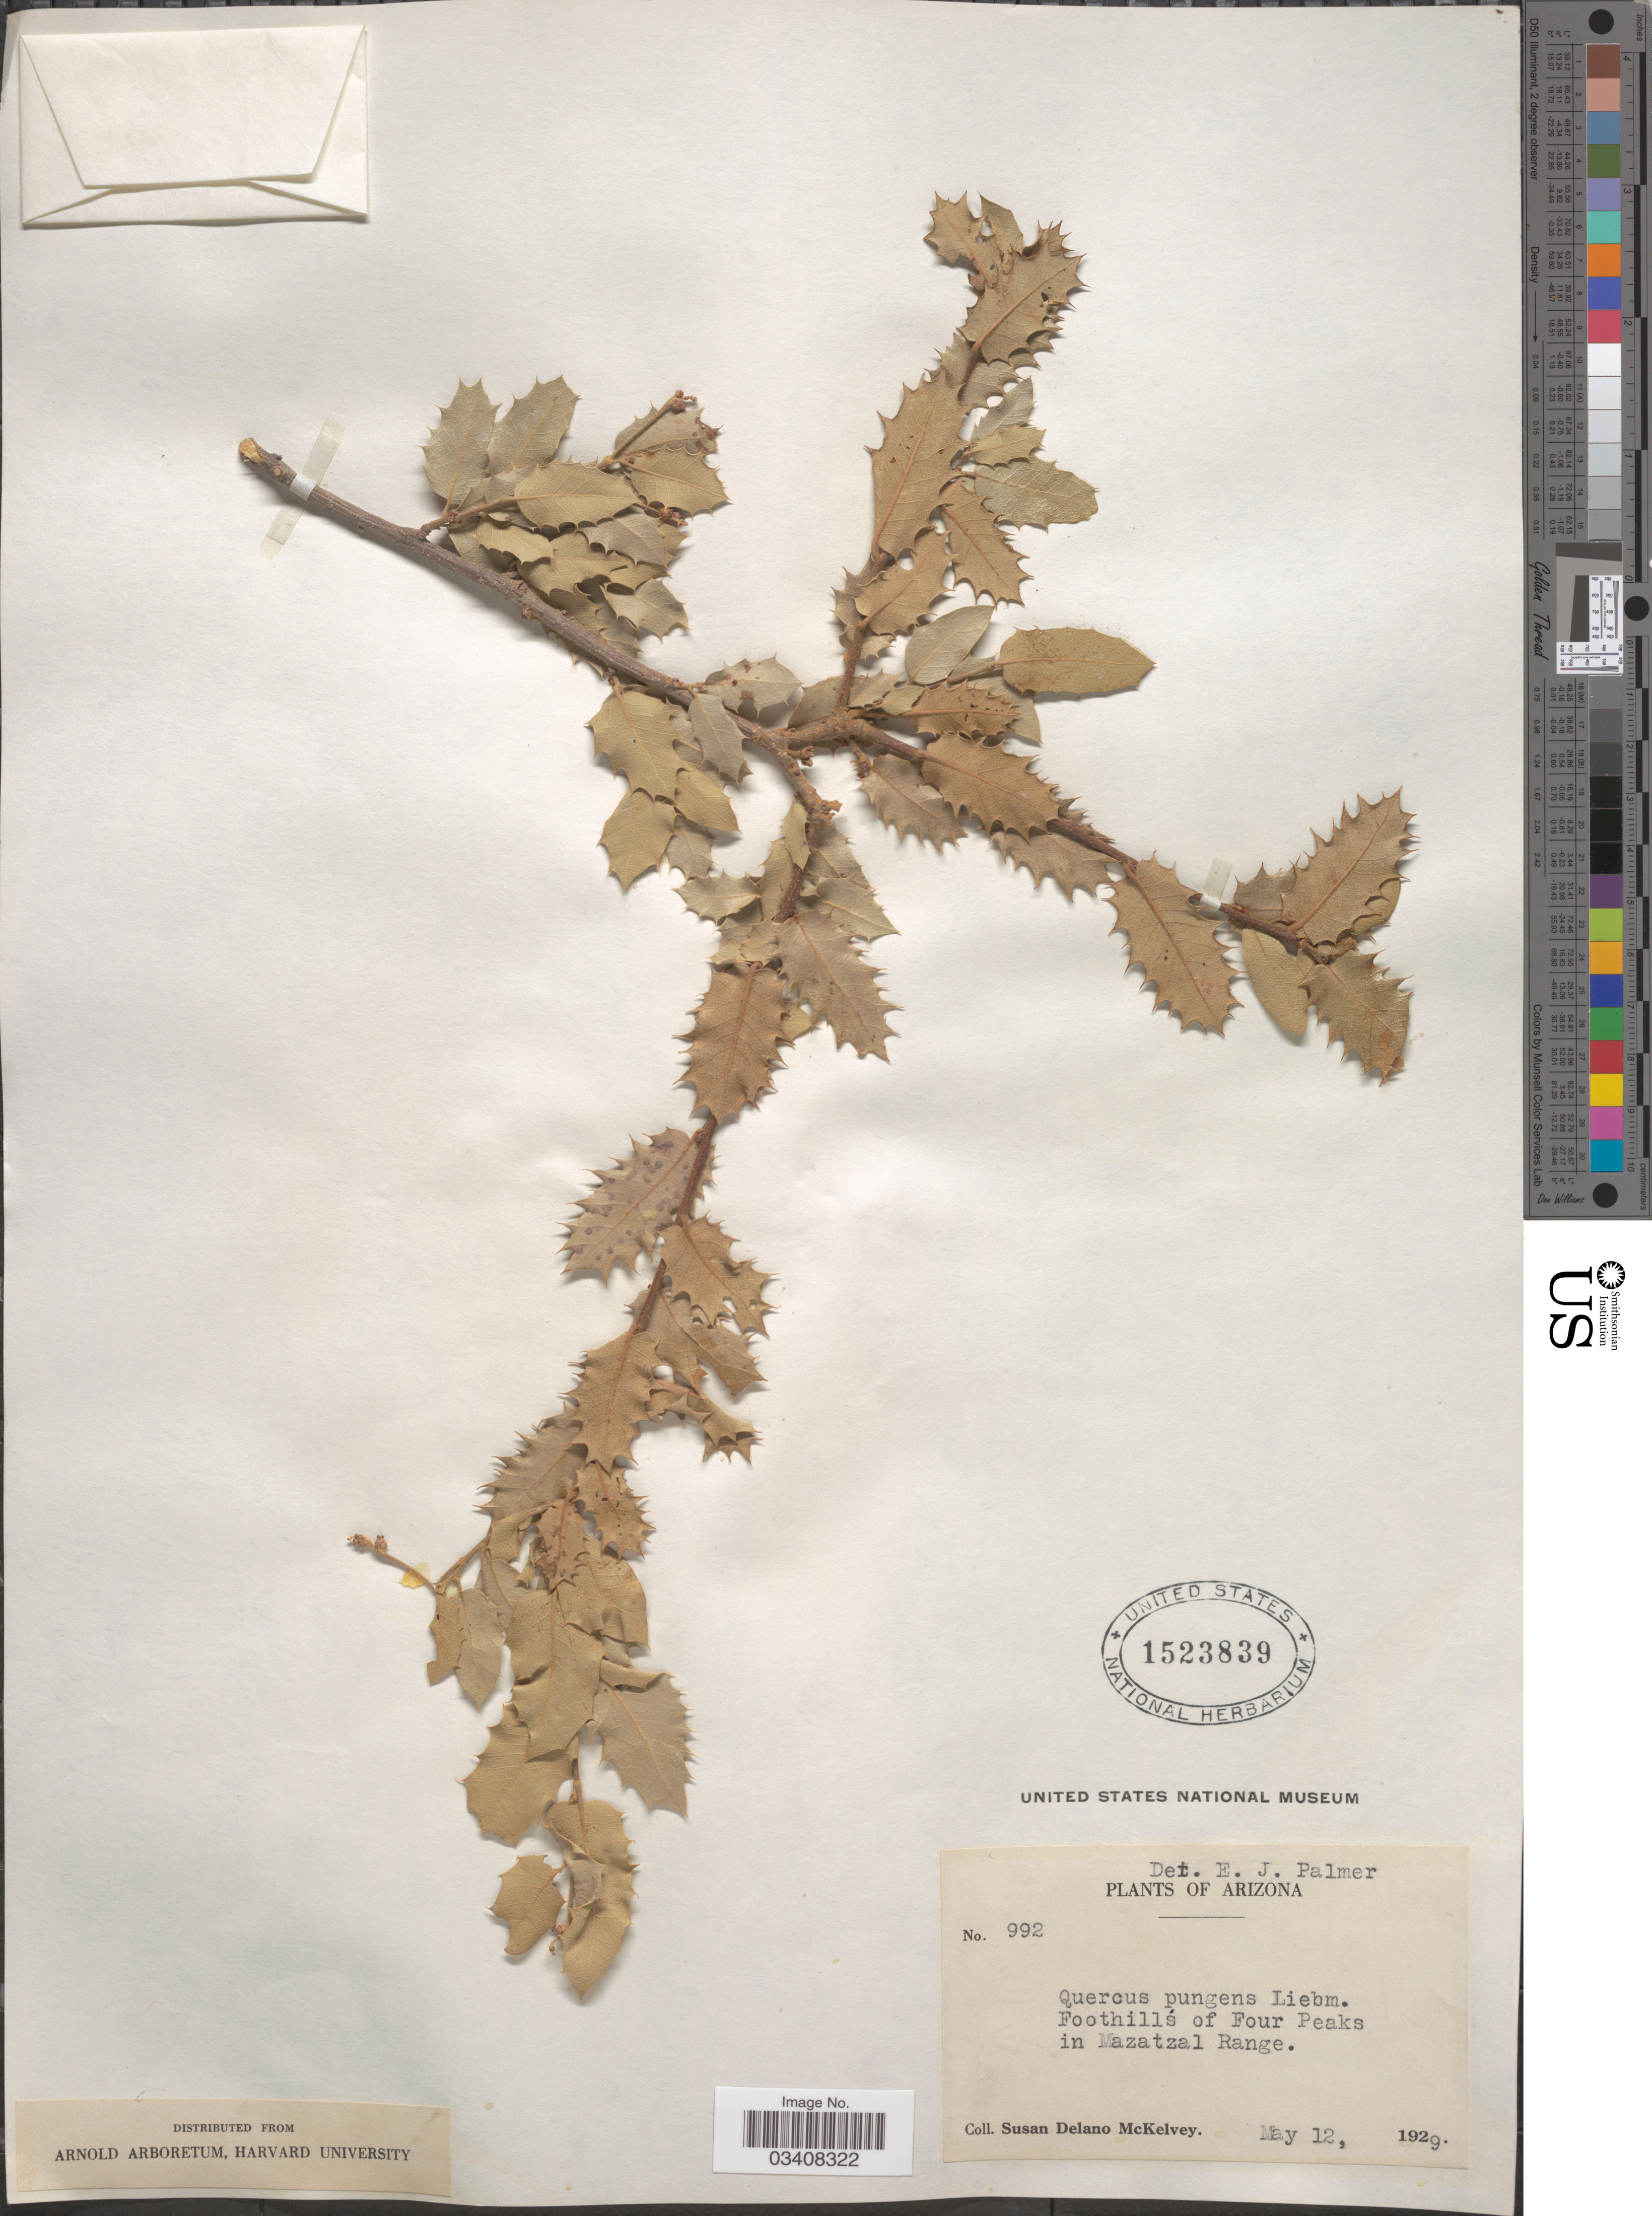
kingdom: Plantae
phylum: Tracheophyta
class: Magnoliopsida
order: Fagales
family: Fagaceae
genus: Quercus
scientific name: Quercus pungens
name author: Liebm.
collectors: S. A. McKelvey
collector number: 992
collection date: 1929-05-12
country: United States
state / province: Arizona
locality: Foothills of Four Peaks in Mazatzal Range.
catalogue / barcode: US 1523839